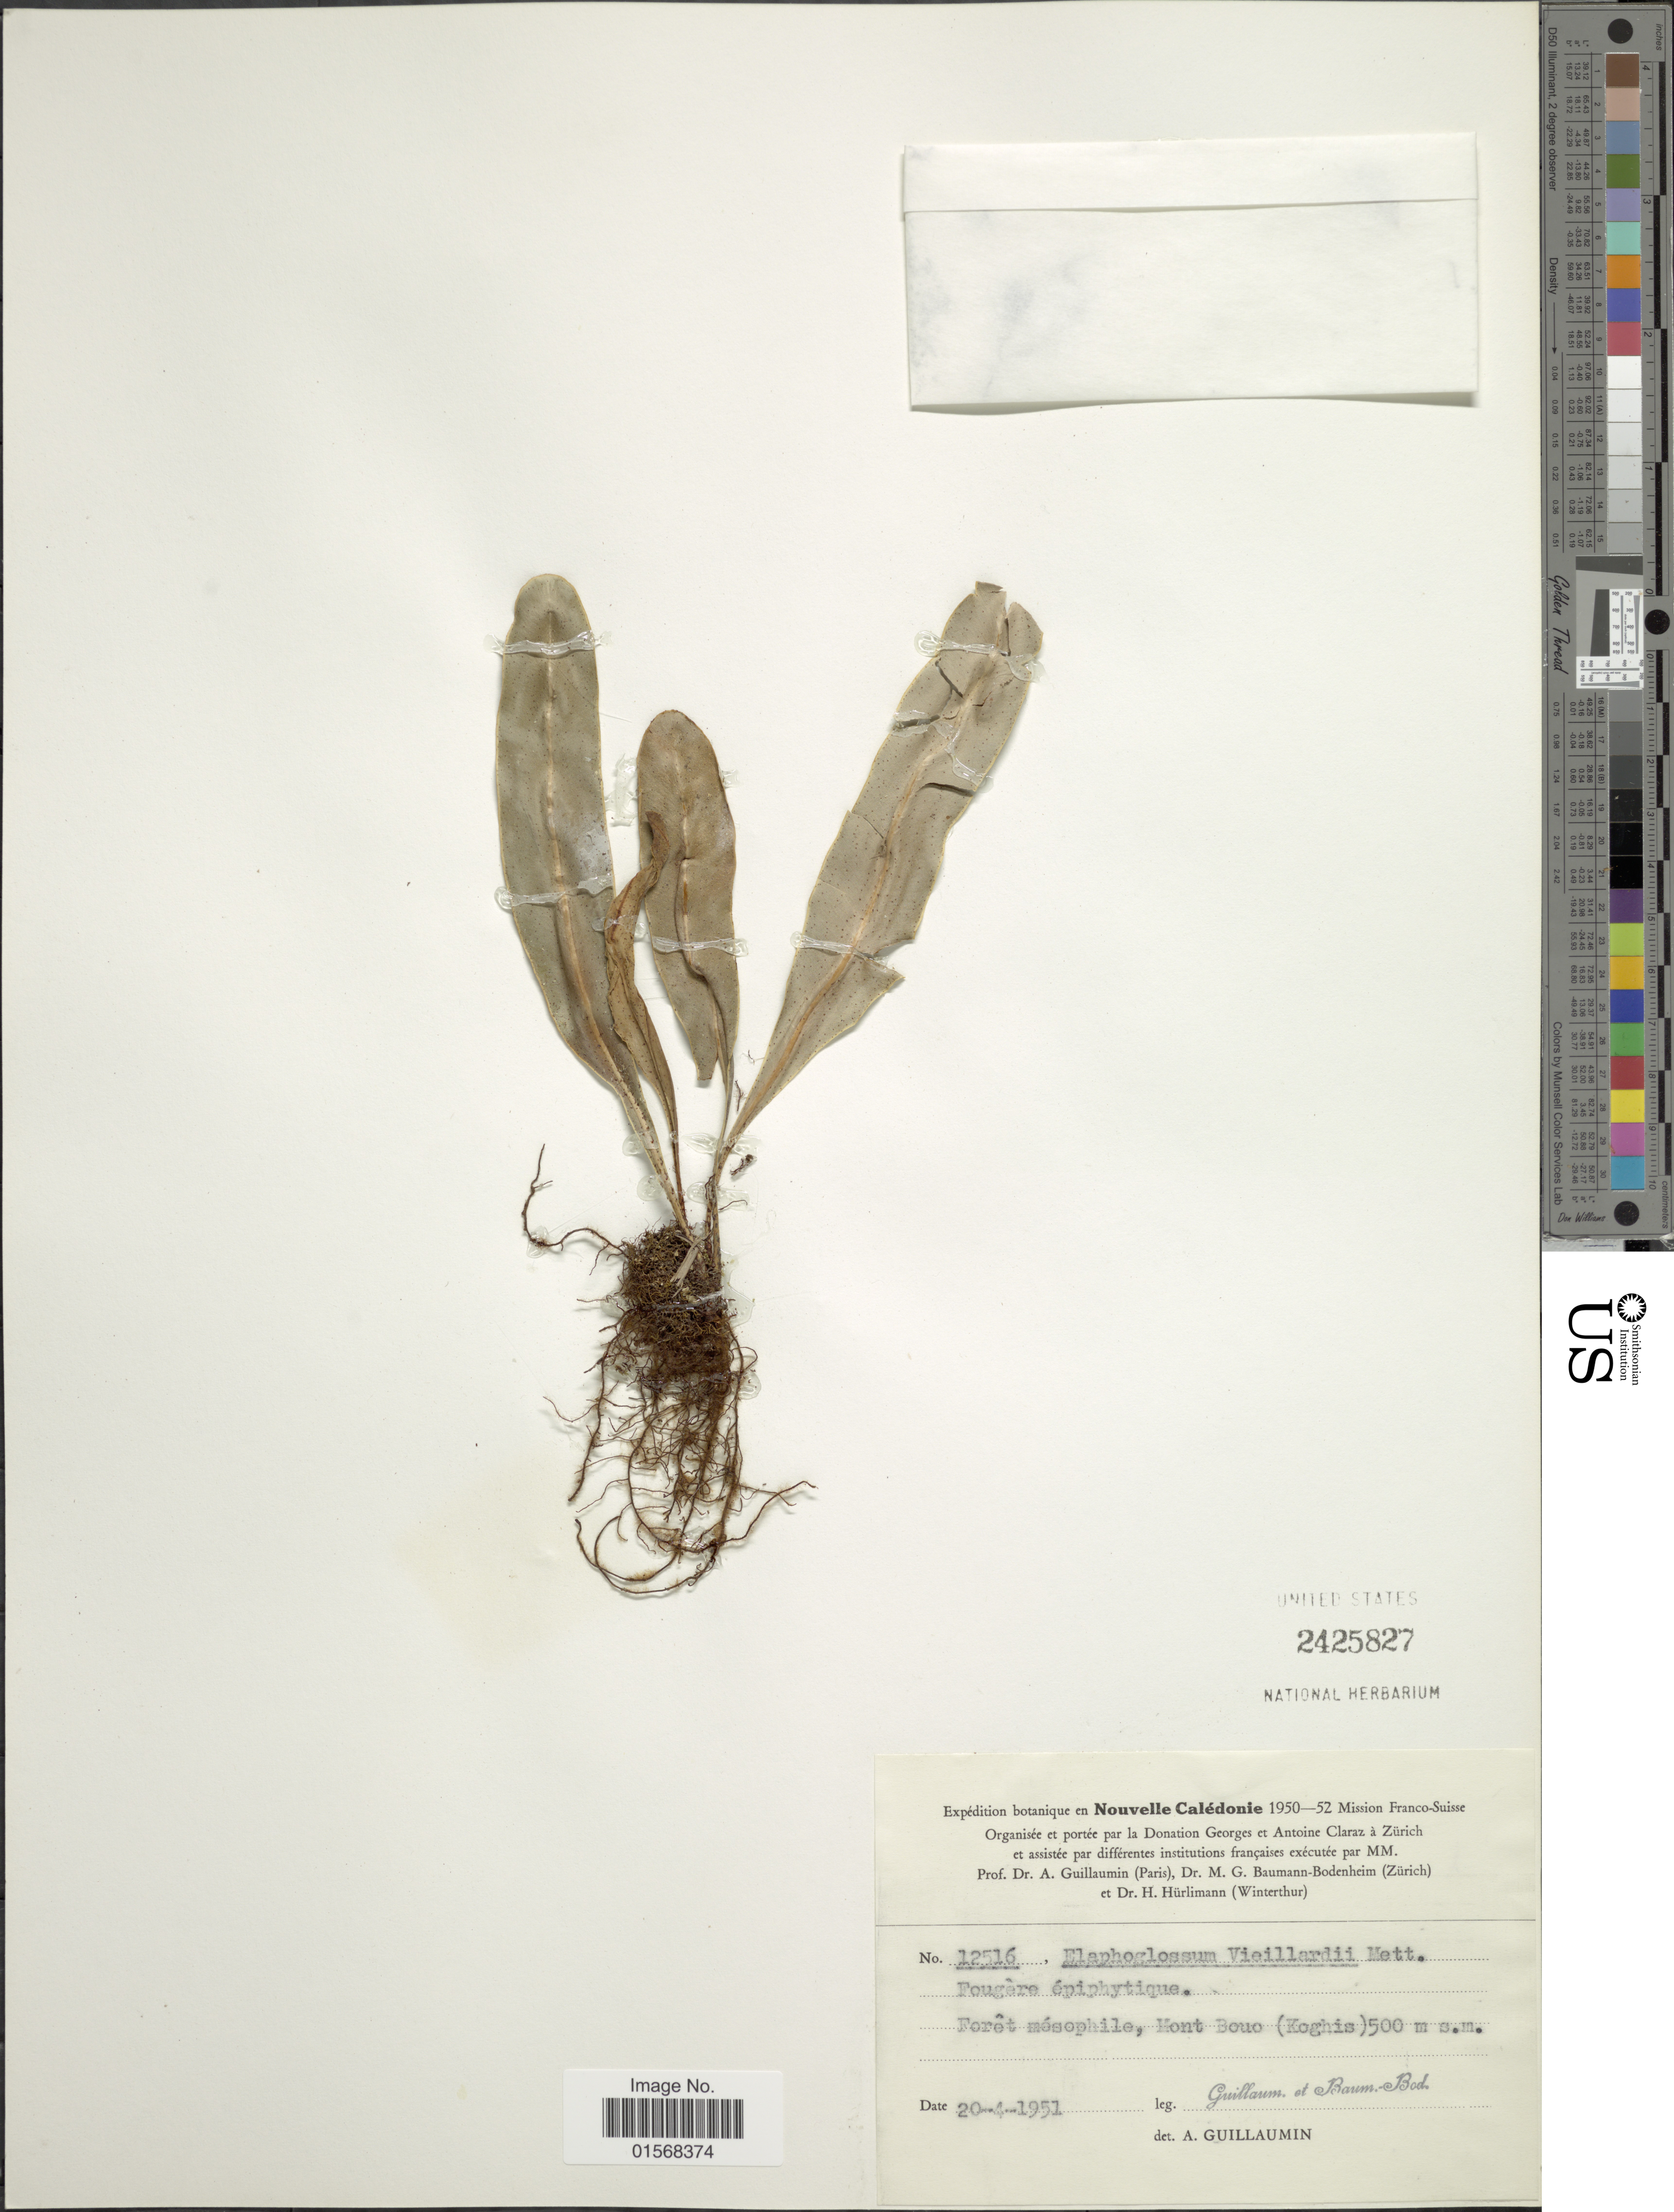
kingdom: Plantae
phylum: Tracheophyta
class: Polypodiopsida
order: Polypodiales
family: Dryopteridaceae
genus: Elaphoglossum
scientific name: Elaphoglossum vieillardii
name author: (Mett.) T. Moore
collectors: A. Guillaumin & M. G. Baumann-Bodenheim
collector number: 12516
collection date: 1951-04-20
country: New Caledonia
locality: Nouvelle Caledonie. Foret mesophile, Mont Bouo (Koghis).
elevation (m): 500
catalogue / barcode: US 2425827